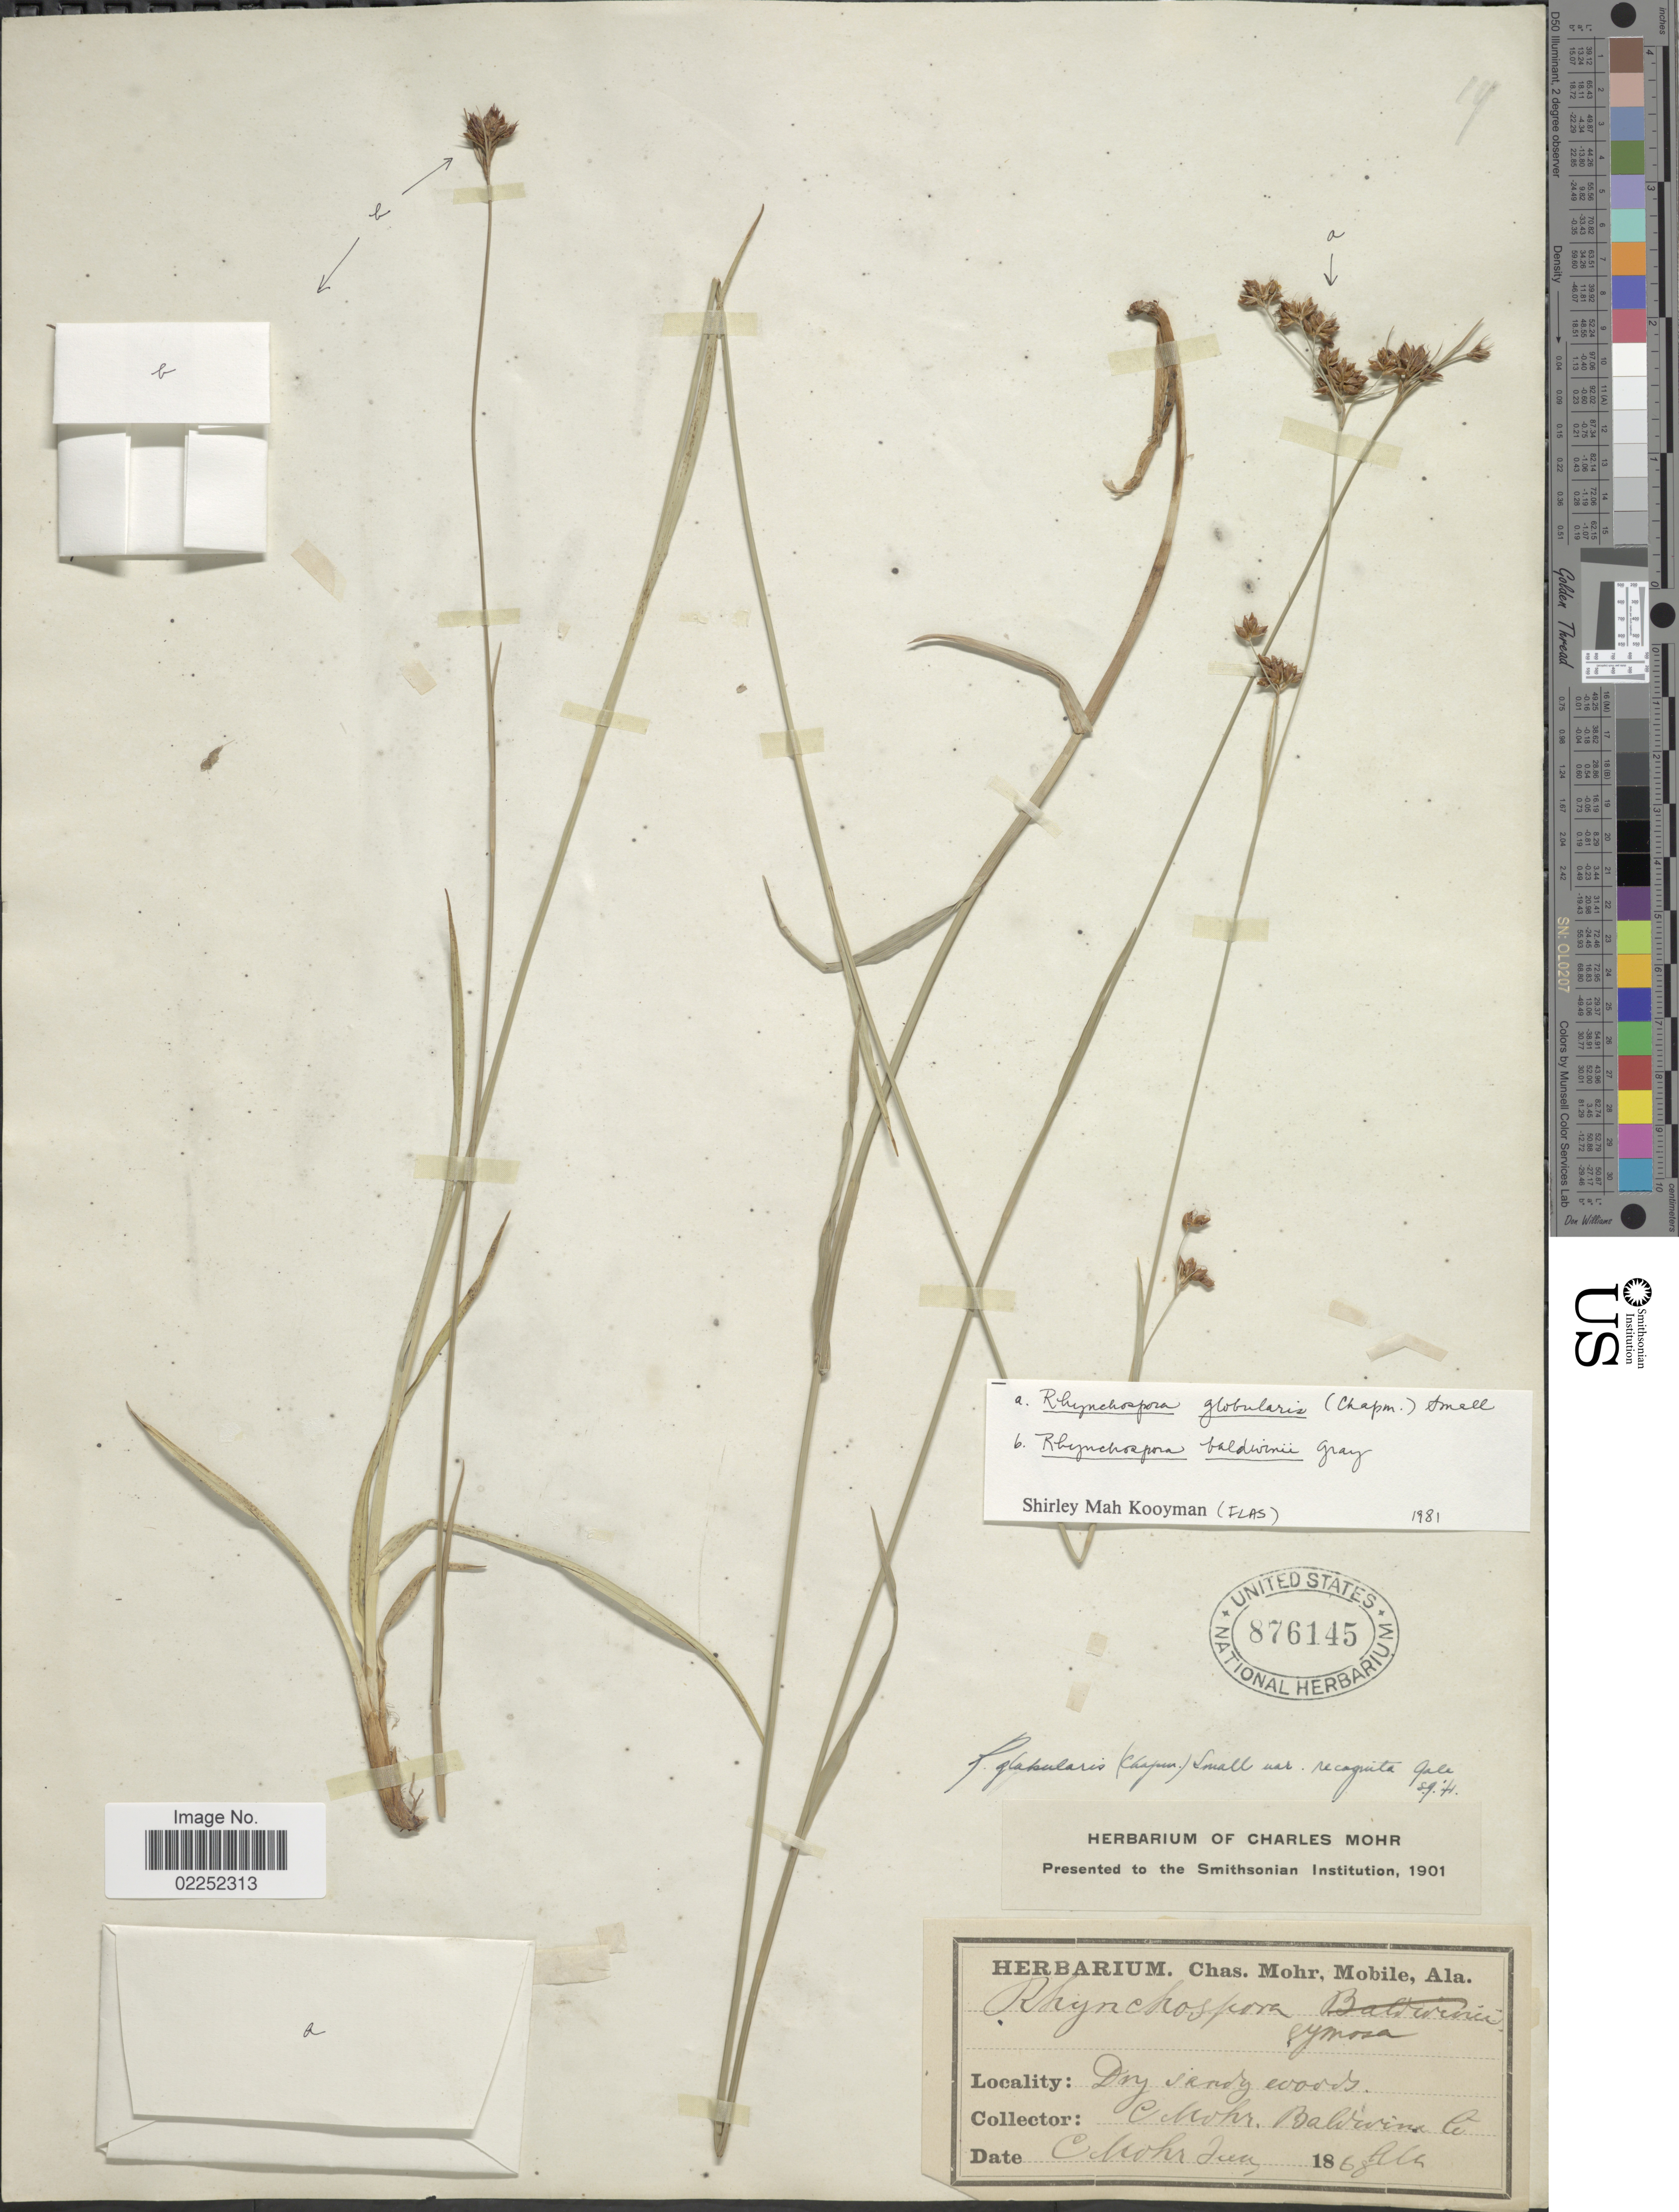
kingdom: Plantae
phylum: Tracheophyta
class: Liliopsida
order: Poales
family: Cyperaceae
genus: Rhynchospora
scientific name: Rhynchospora baldwinii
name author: A. Gray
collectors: C. T. Mohr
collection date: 1867-06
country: United States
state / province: Alabama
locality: Dry shady woods, Baldwine Co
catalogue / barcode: US 876145